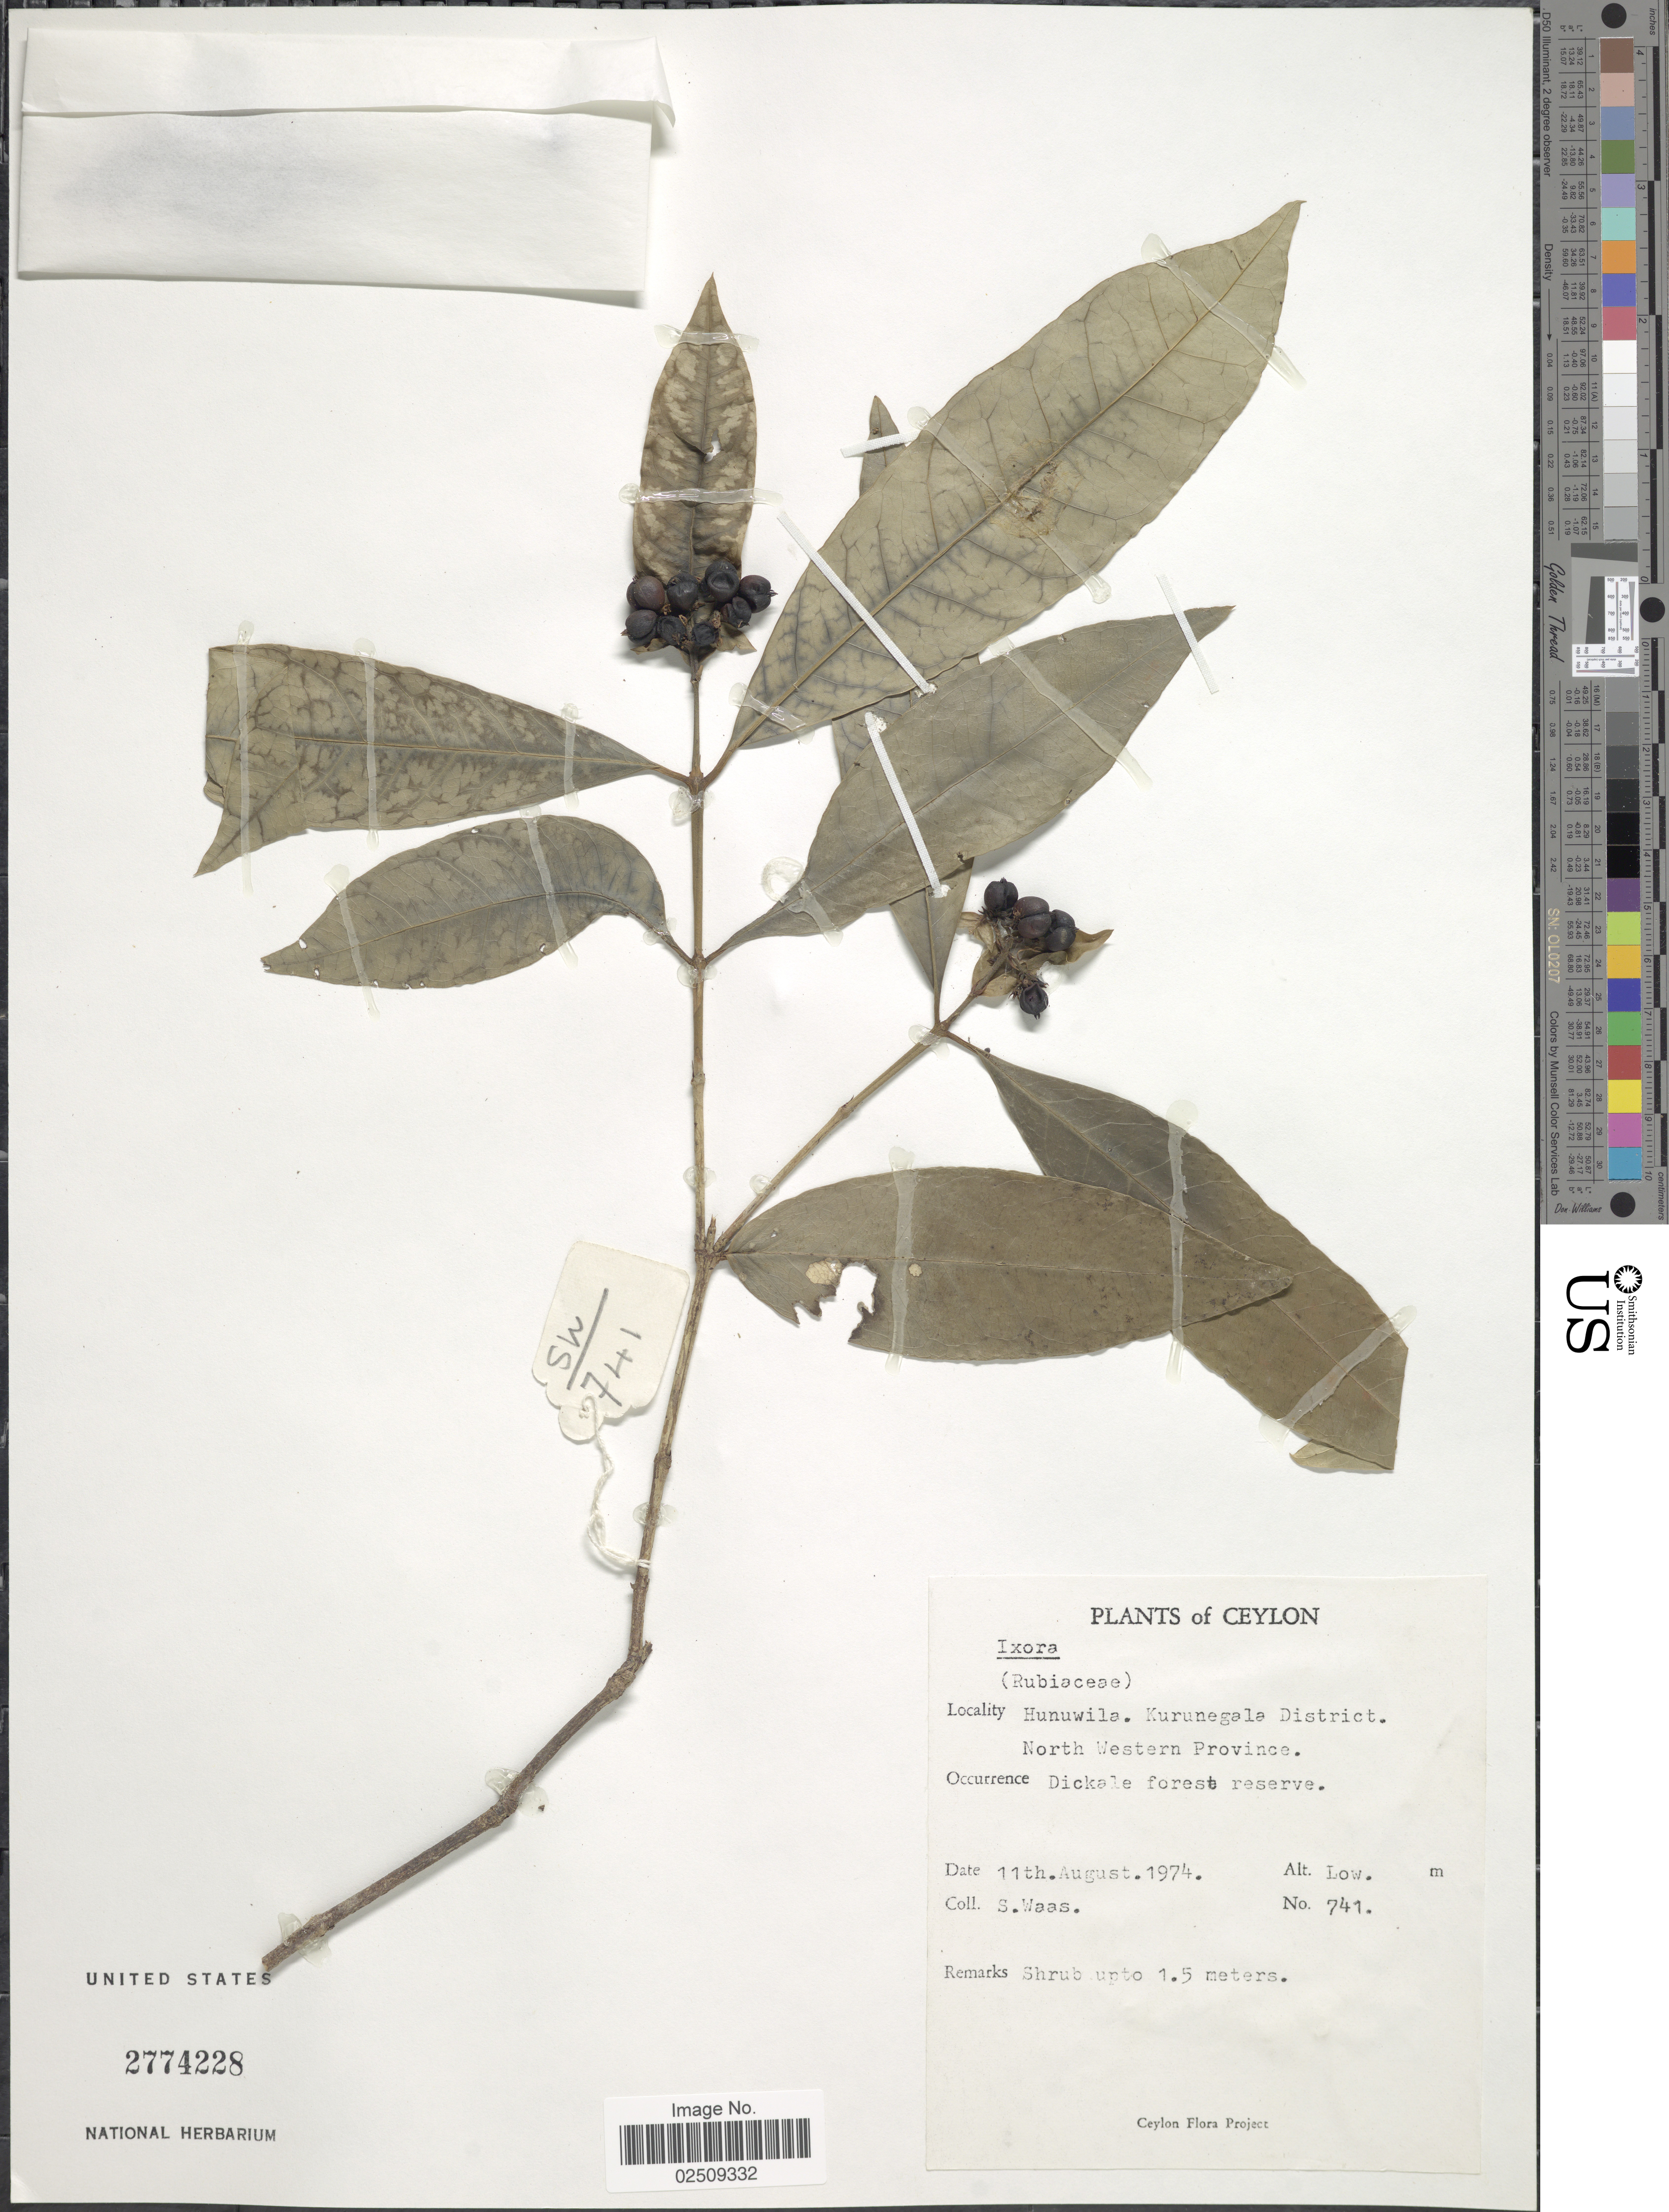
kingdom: Plantae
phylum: Tracheophyta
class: Magnoliopsida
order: Gentianales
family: Rubiaceae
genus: Ixora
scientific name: Ixora sp.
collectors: S. Waas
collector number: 741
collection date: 1974-08-11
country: Sri Lanka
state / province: North Western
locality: Ceylon. Hunuwila. Kurunegala District. Dickale forest reserve.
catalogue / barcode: US 2774228